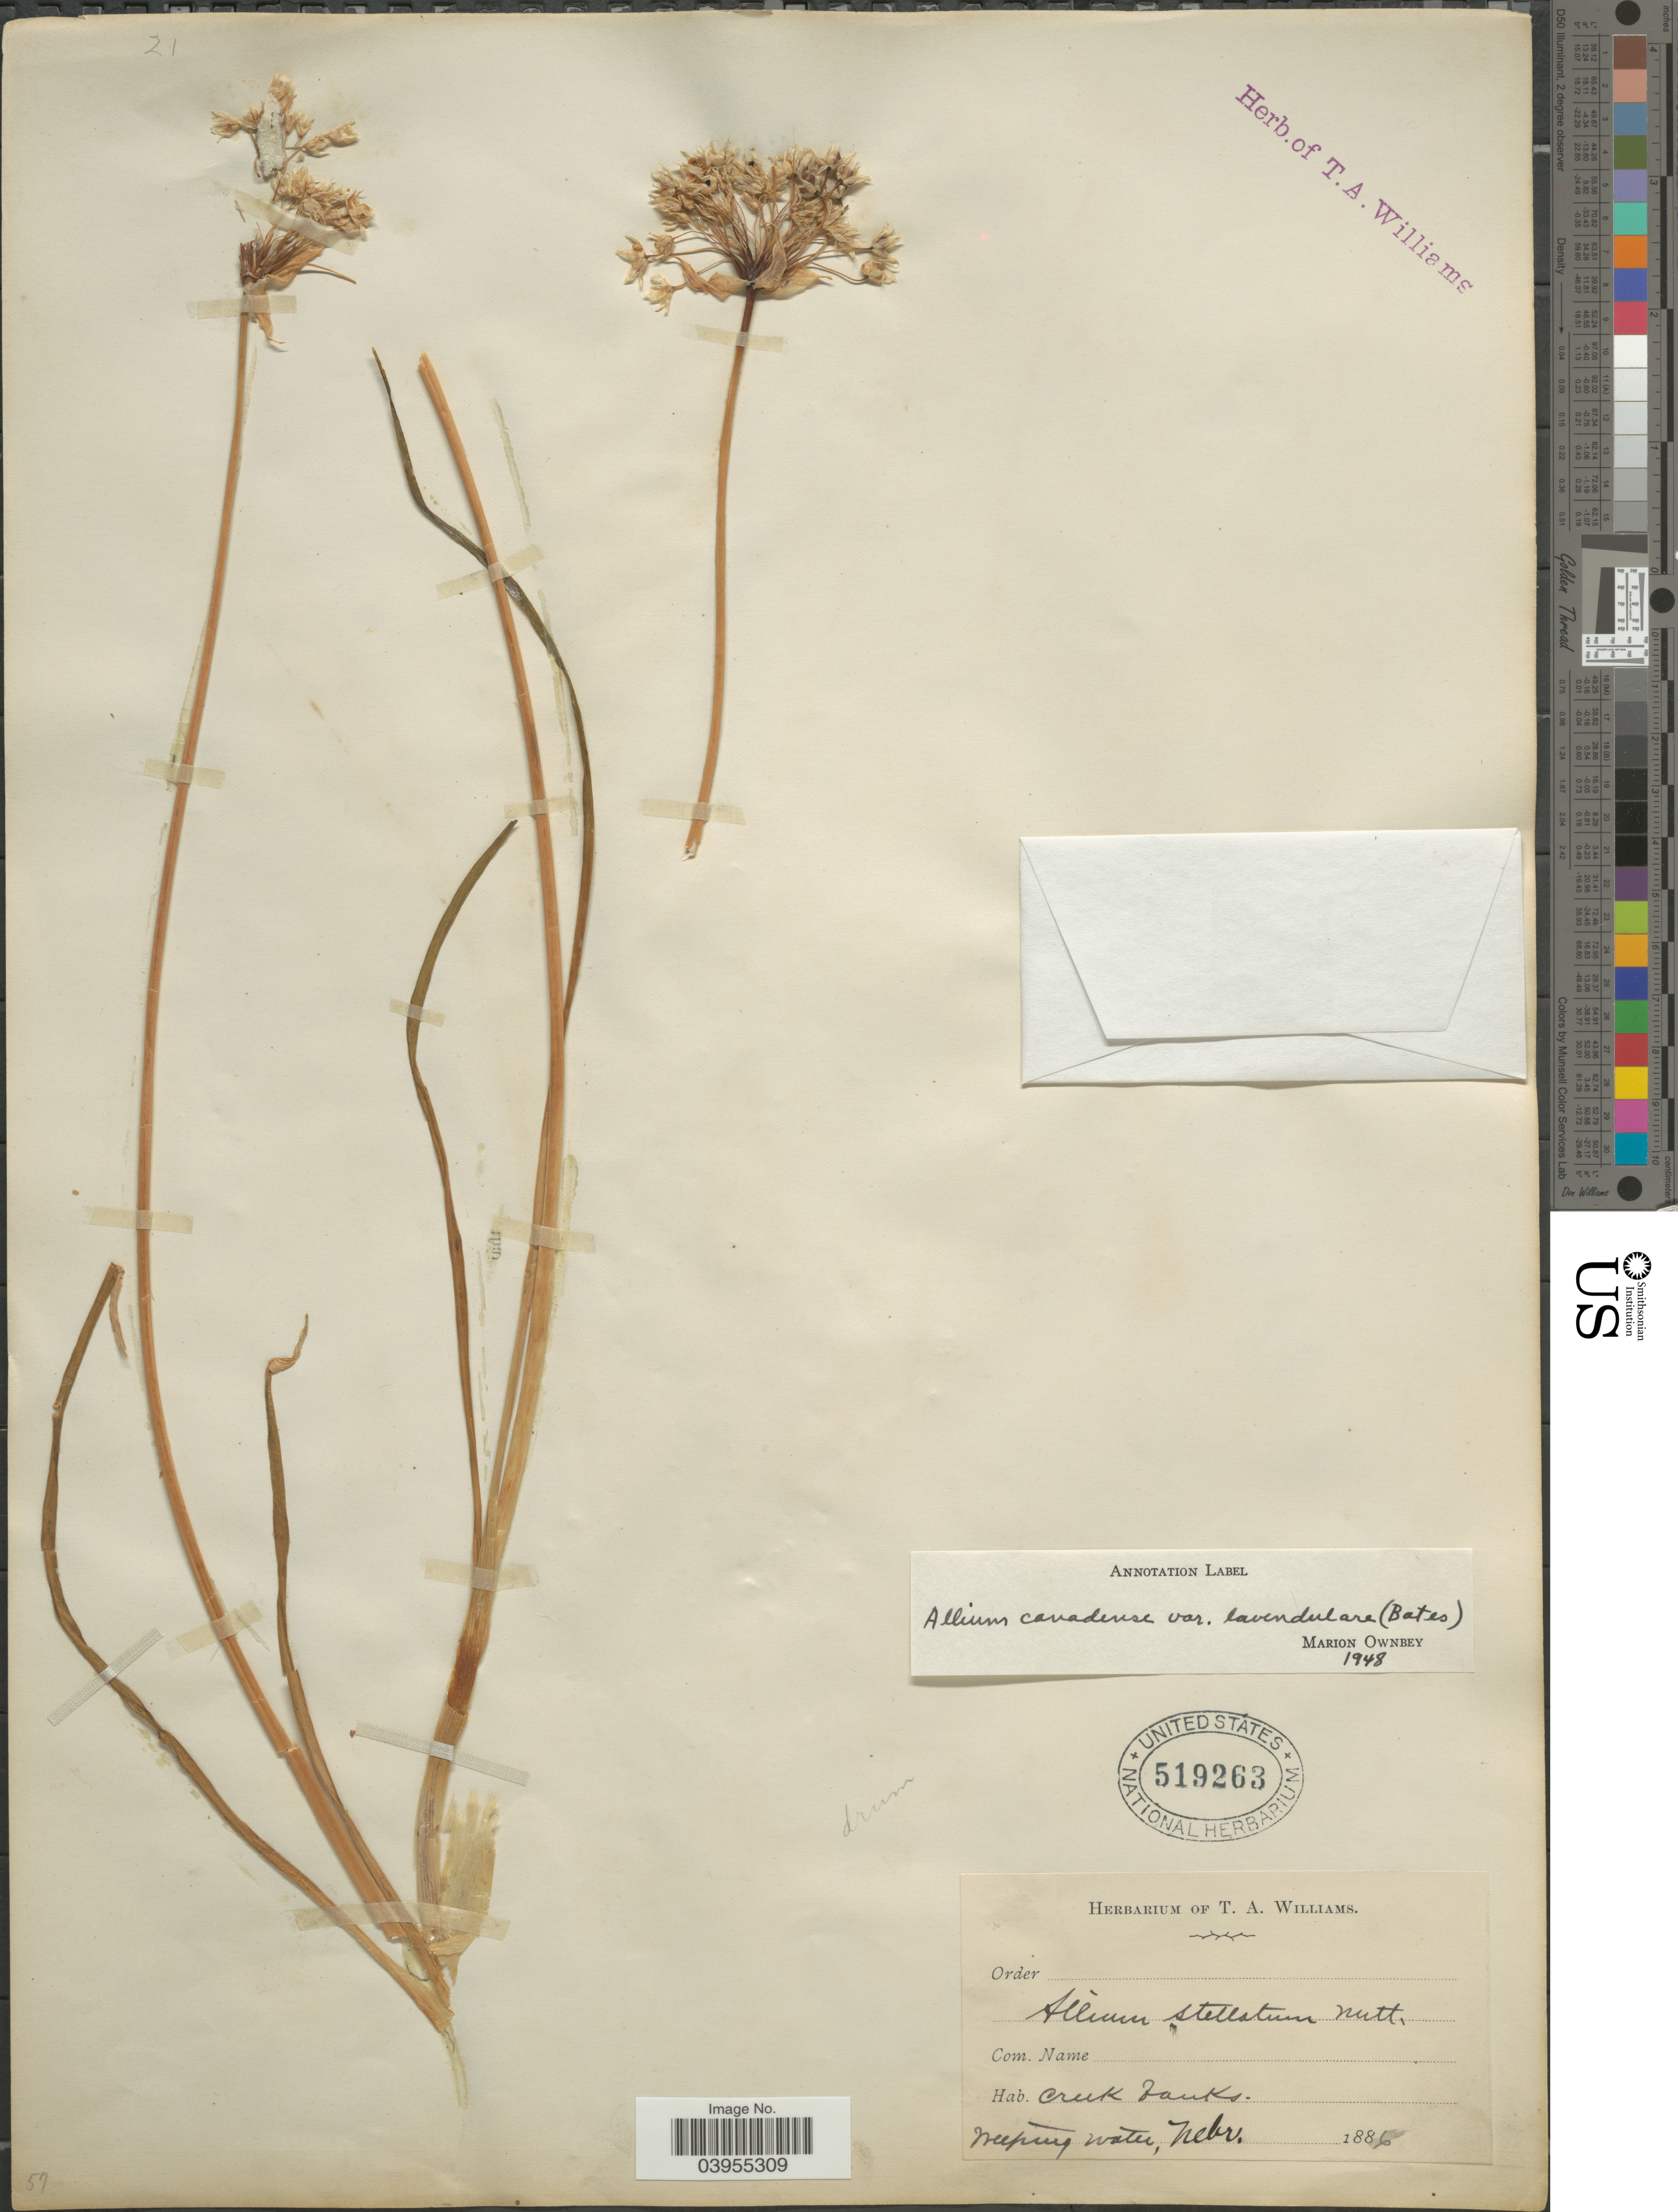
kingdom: Plantae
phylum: Tracheophyta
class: Liliopsida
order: Asparagales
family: Amaryllidaceae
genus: Allium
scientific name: Allium canadense var. lavandulare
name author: (Bates) Ownbey & Aase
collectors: ex herb. Thos. A. Williams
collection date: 1886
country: United States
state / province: Nebraska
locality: Weeping Water.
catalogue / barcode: US 519263